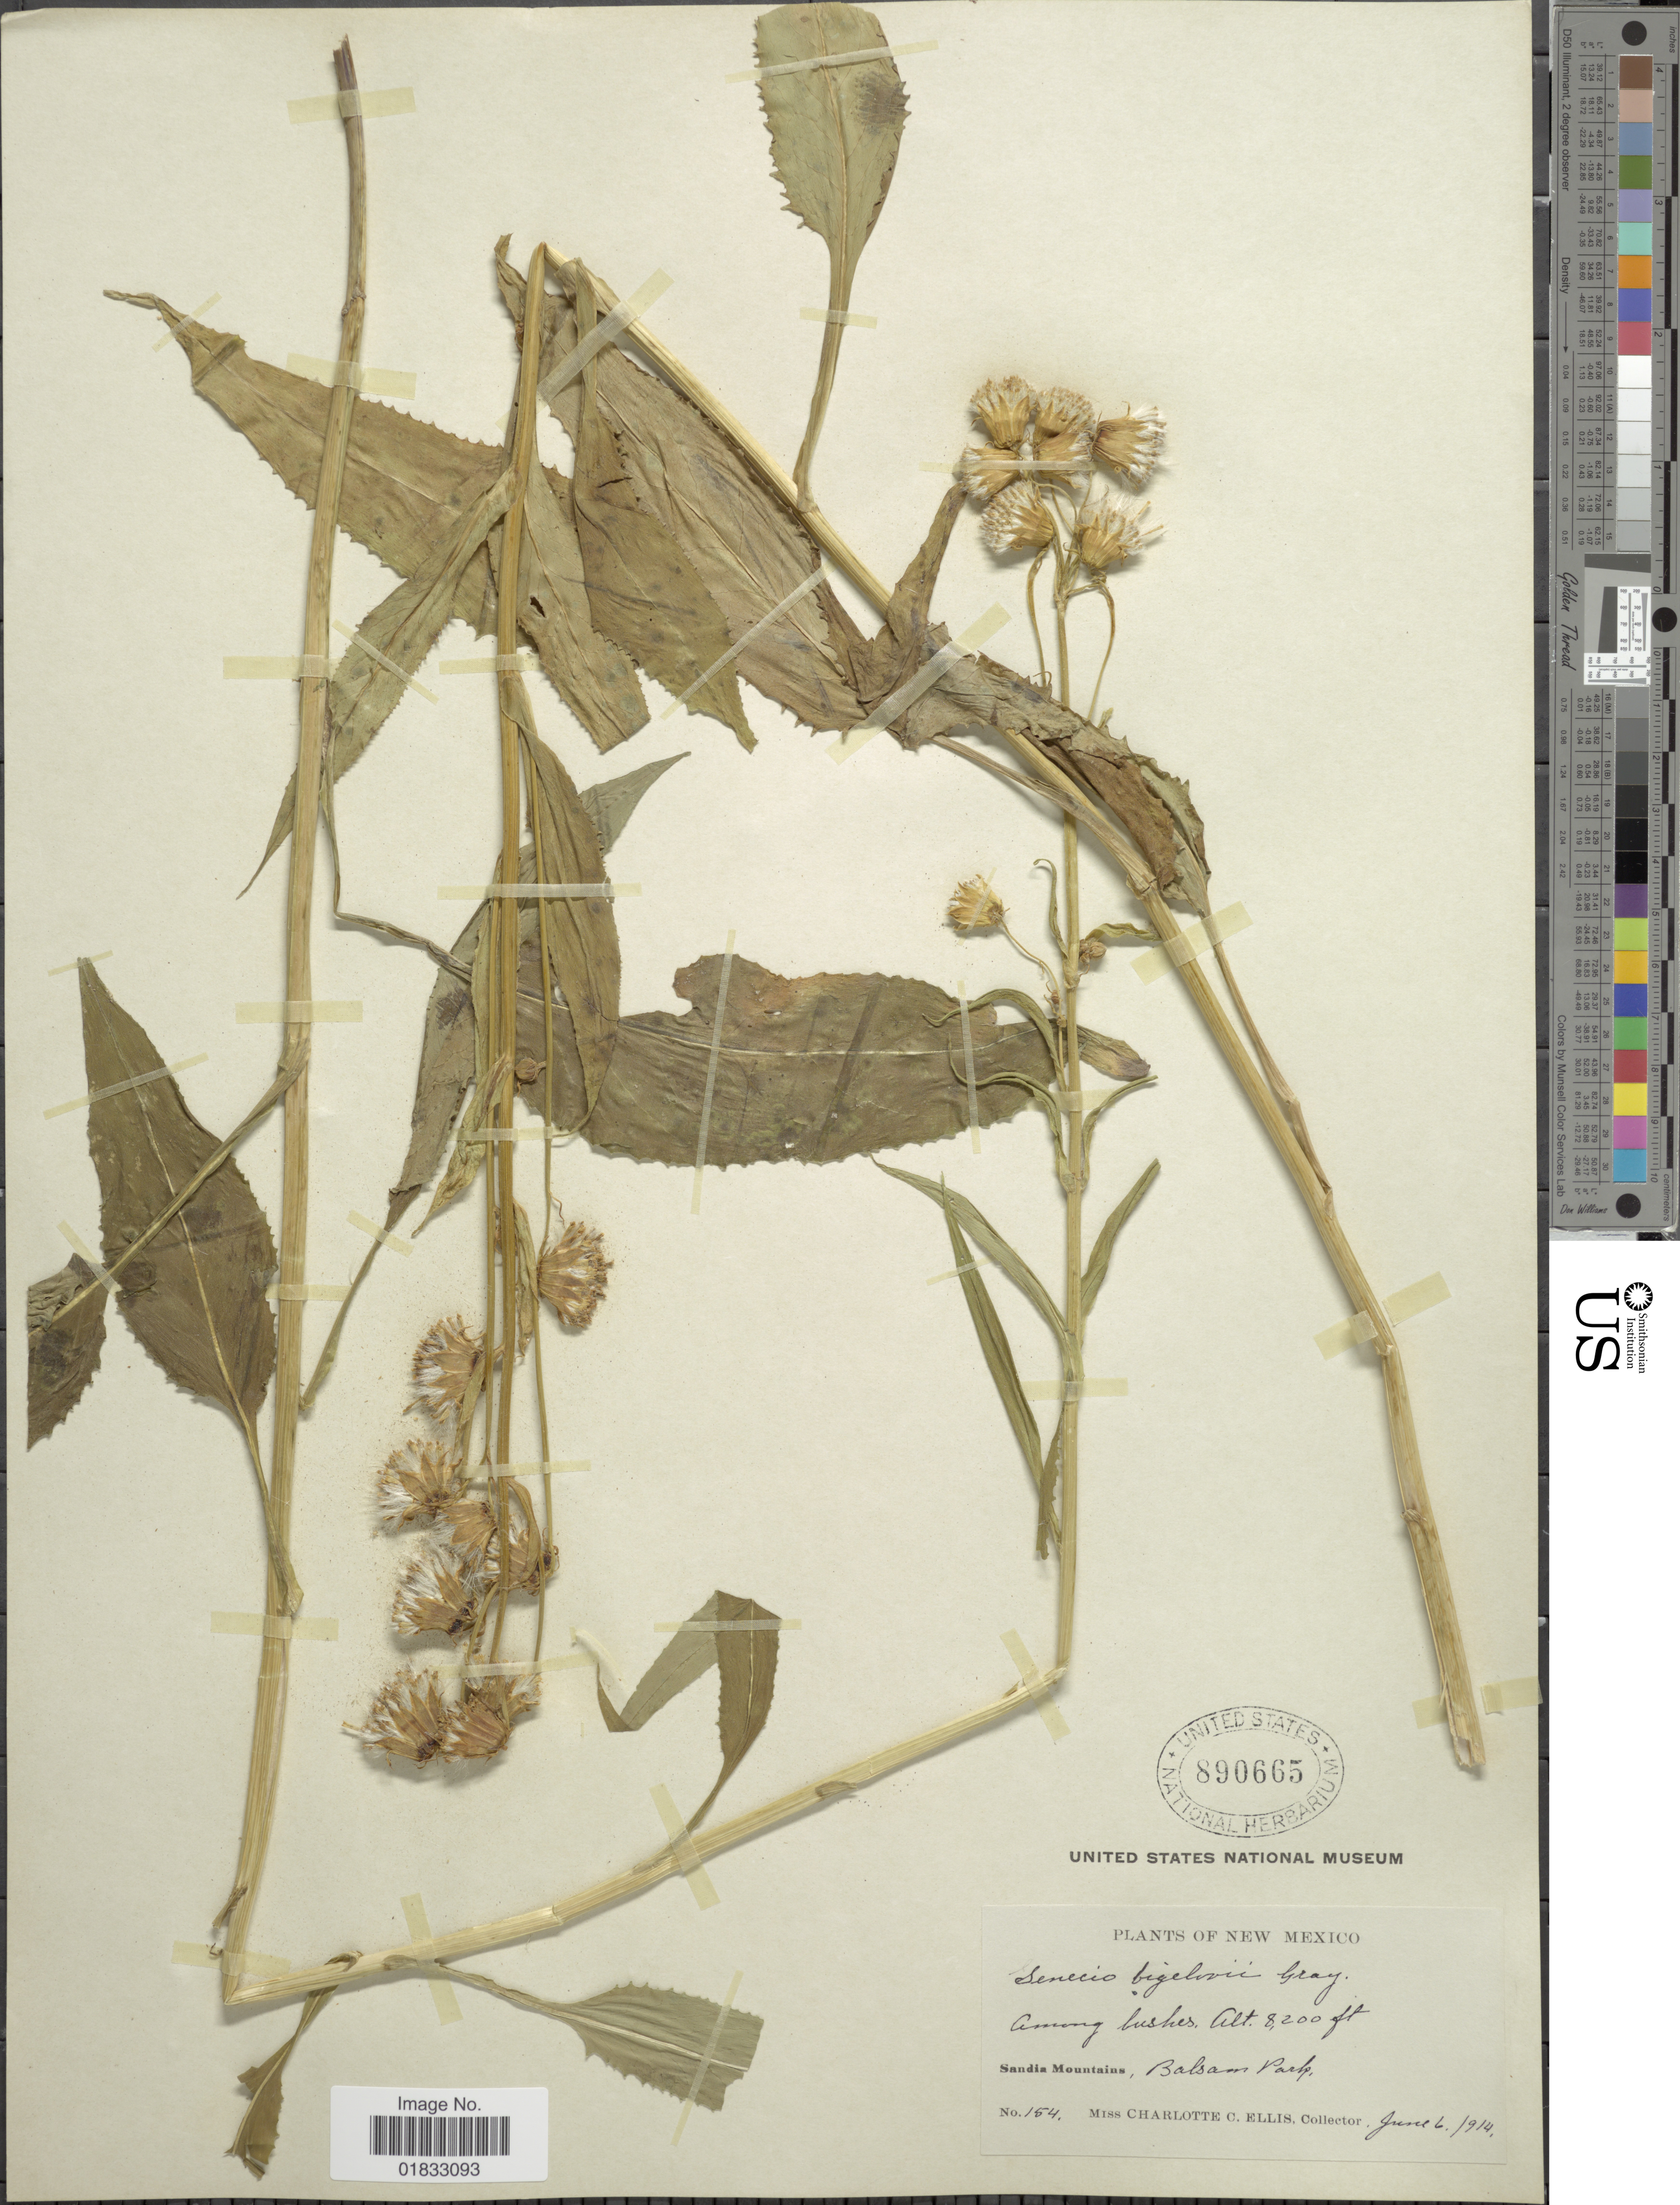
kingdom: Plantae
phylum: Tracheophyta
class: Magnoliopsida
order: Asterales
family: Asteraceae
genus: Senecio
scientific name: Senecio bigelovii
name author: A. Gray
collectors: C. C. Ellis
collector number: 154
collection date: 1914-06-06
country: United States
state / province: New Mexico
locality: Sandia Mountains, Balsam Park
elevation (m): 2499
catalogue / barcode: US 890665